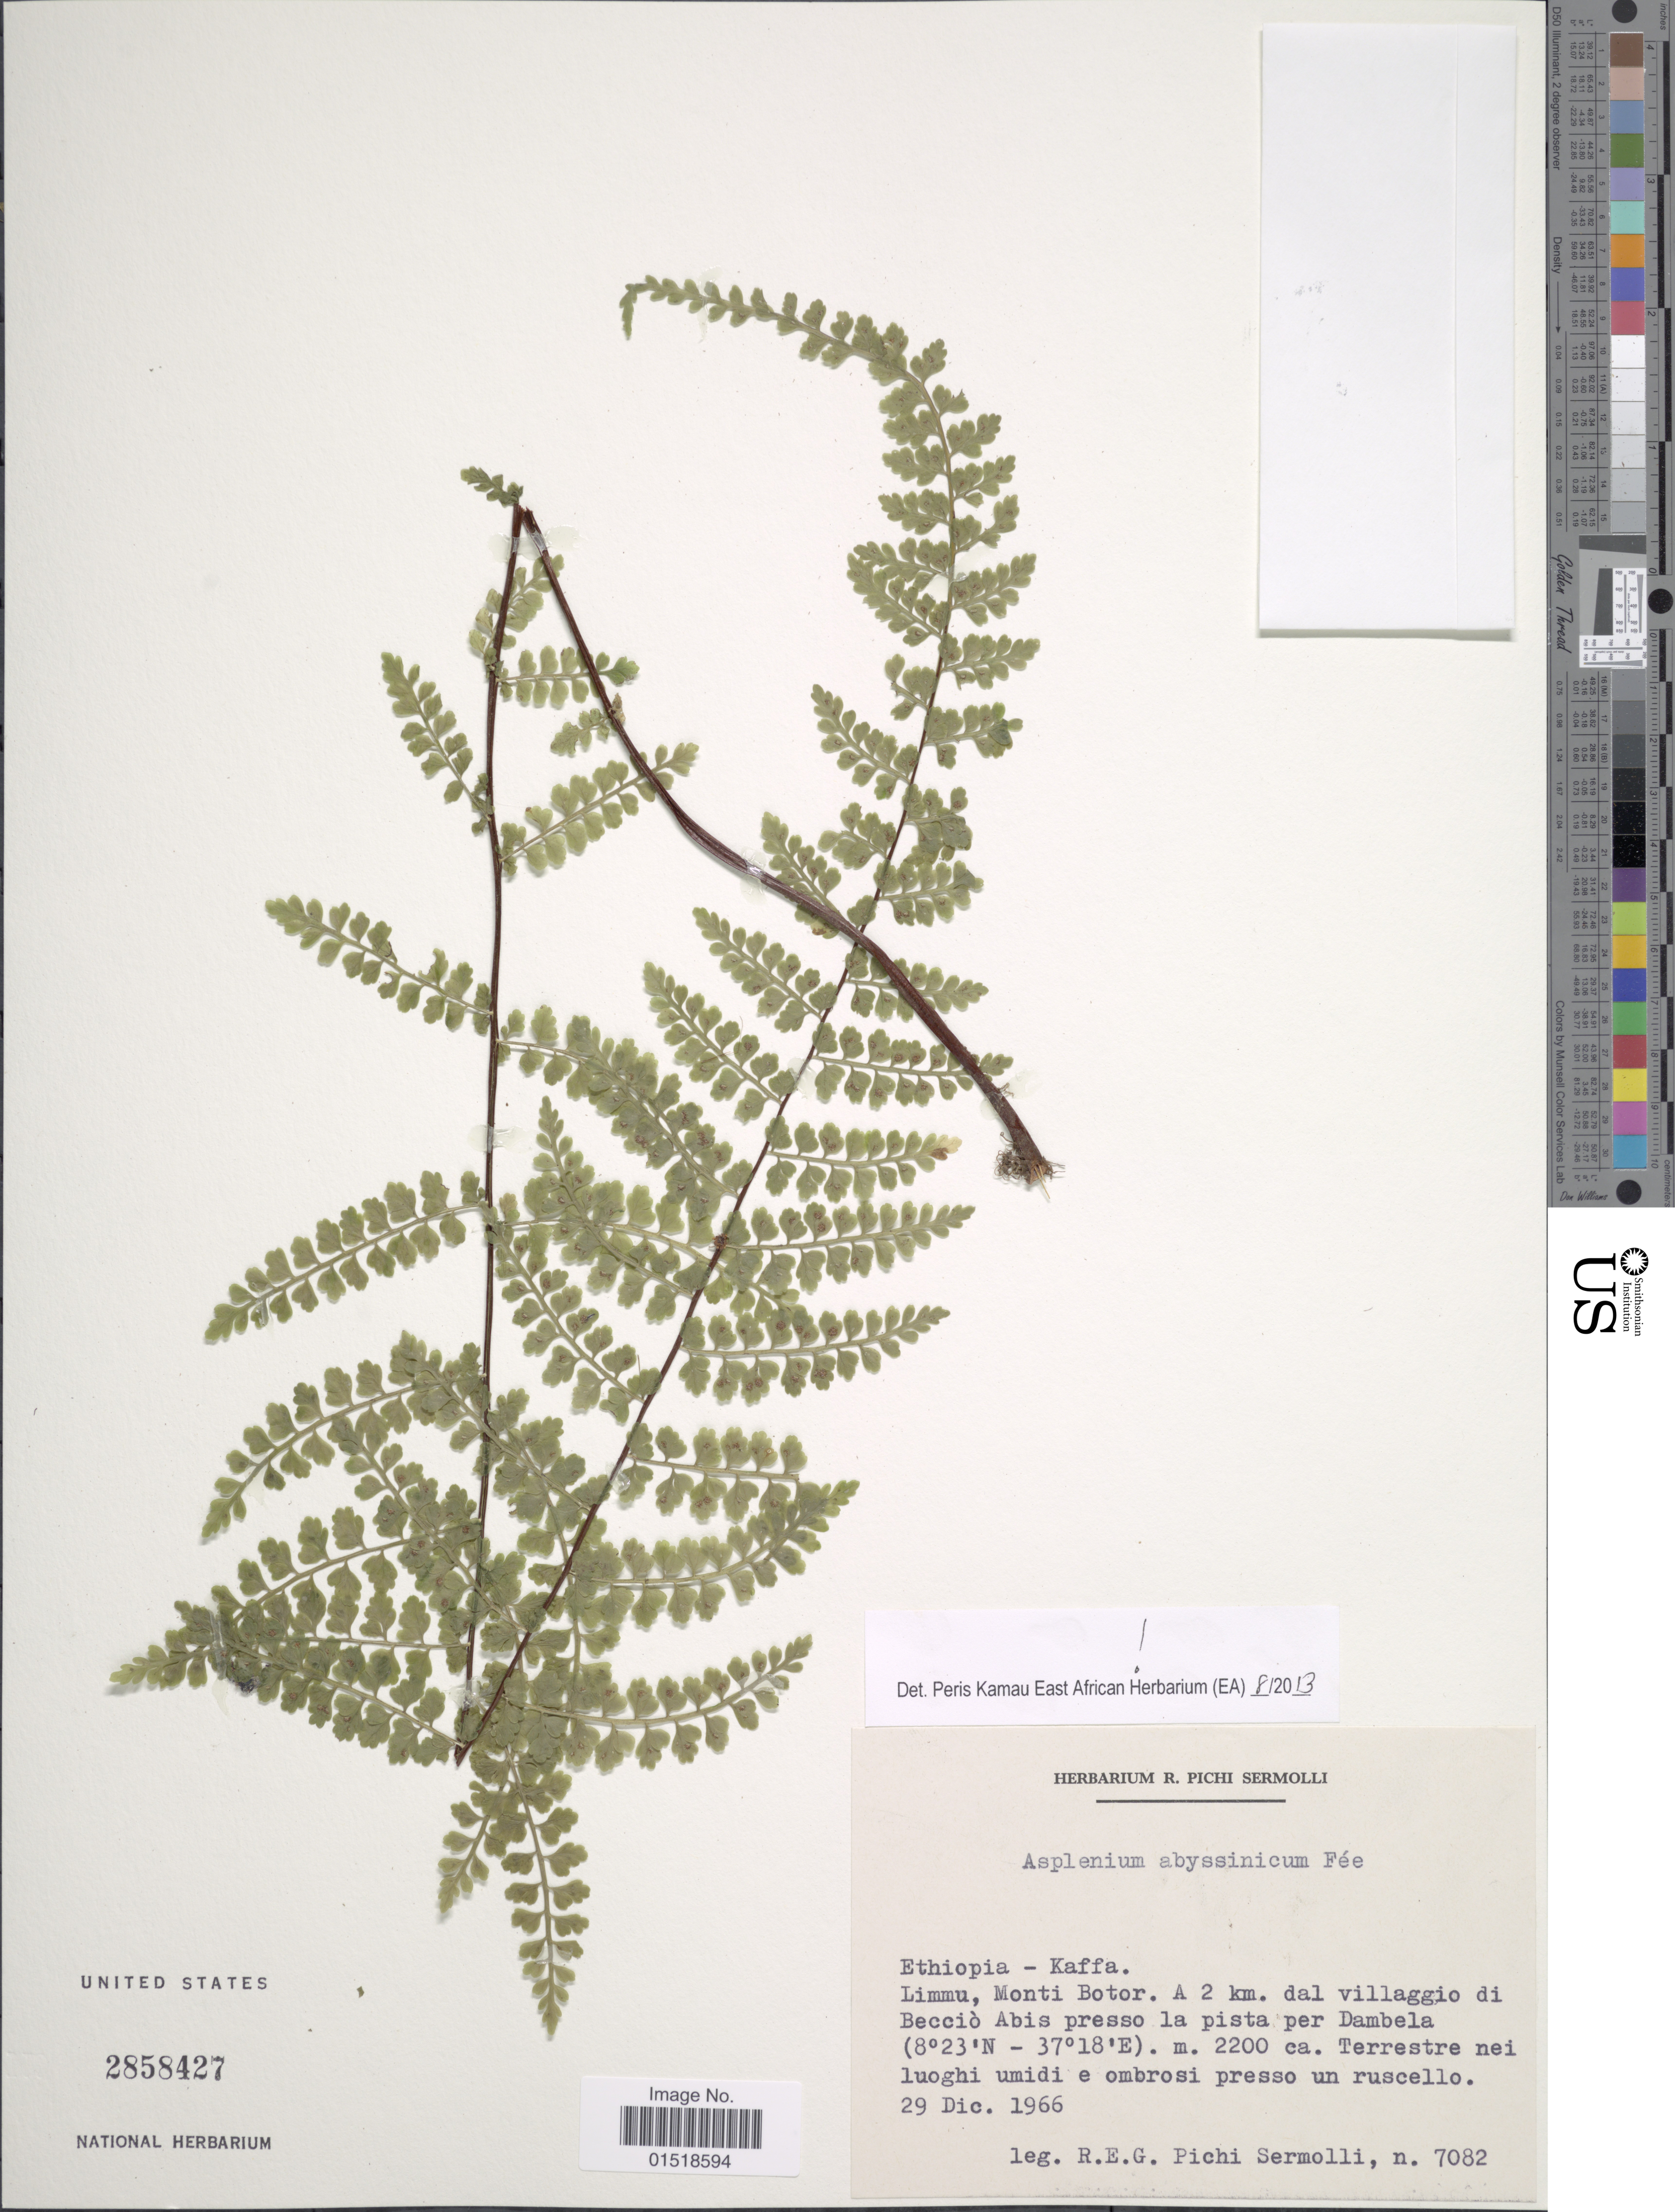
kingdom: Plantae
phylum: Tracheophyta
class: Polypodiopsida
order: Polypodiales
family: Aspleniaceae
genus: Asplenium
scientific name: Asplenium abyssinicum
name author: Fée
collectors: R. E. Pichi-Sermolli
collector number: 7082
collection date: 1966-12-29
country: Ethiopia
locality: Kaffa. Limmu, Monti Botor. A 2 km. dal villaggio di Becciò Abis presso la pista per Dambela.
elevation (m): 2200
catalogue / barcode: US 2858427